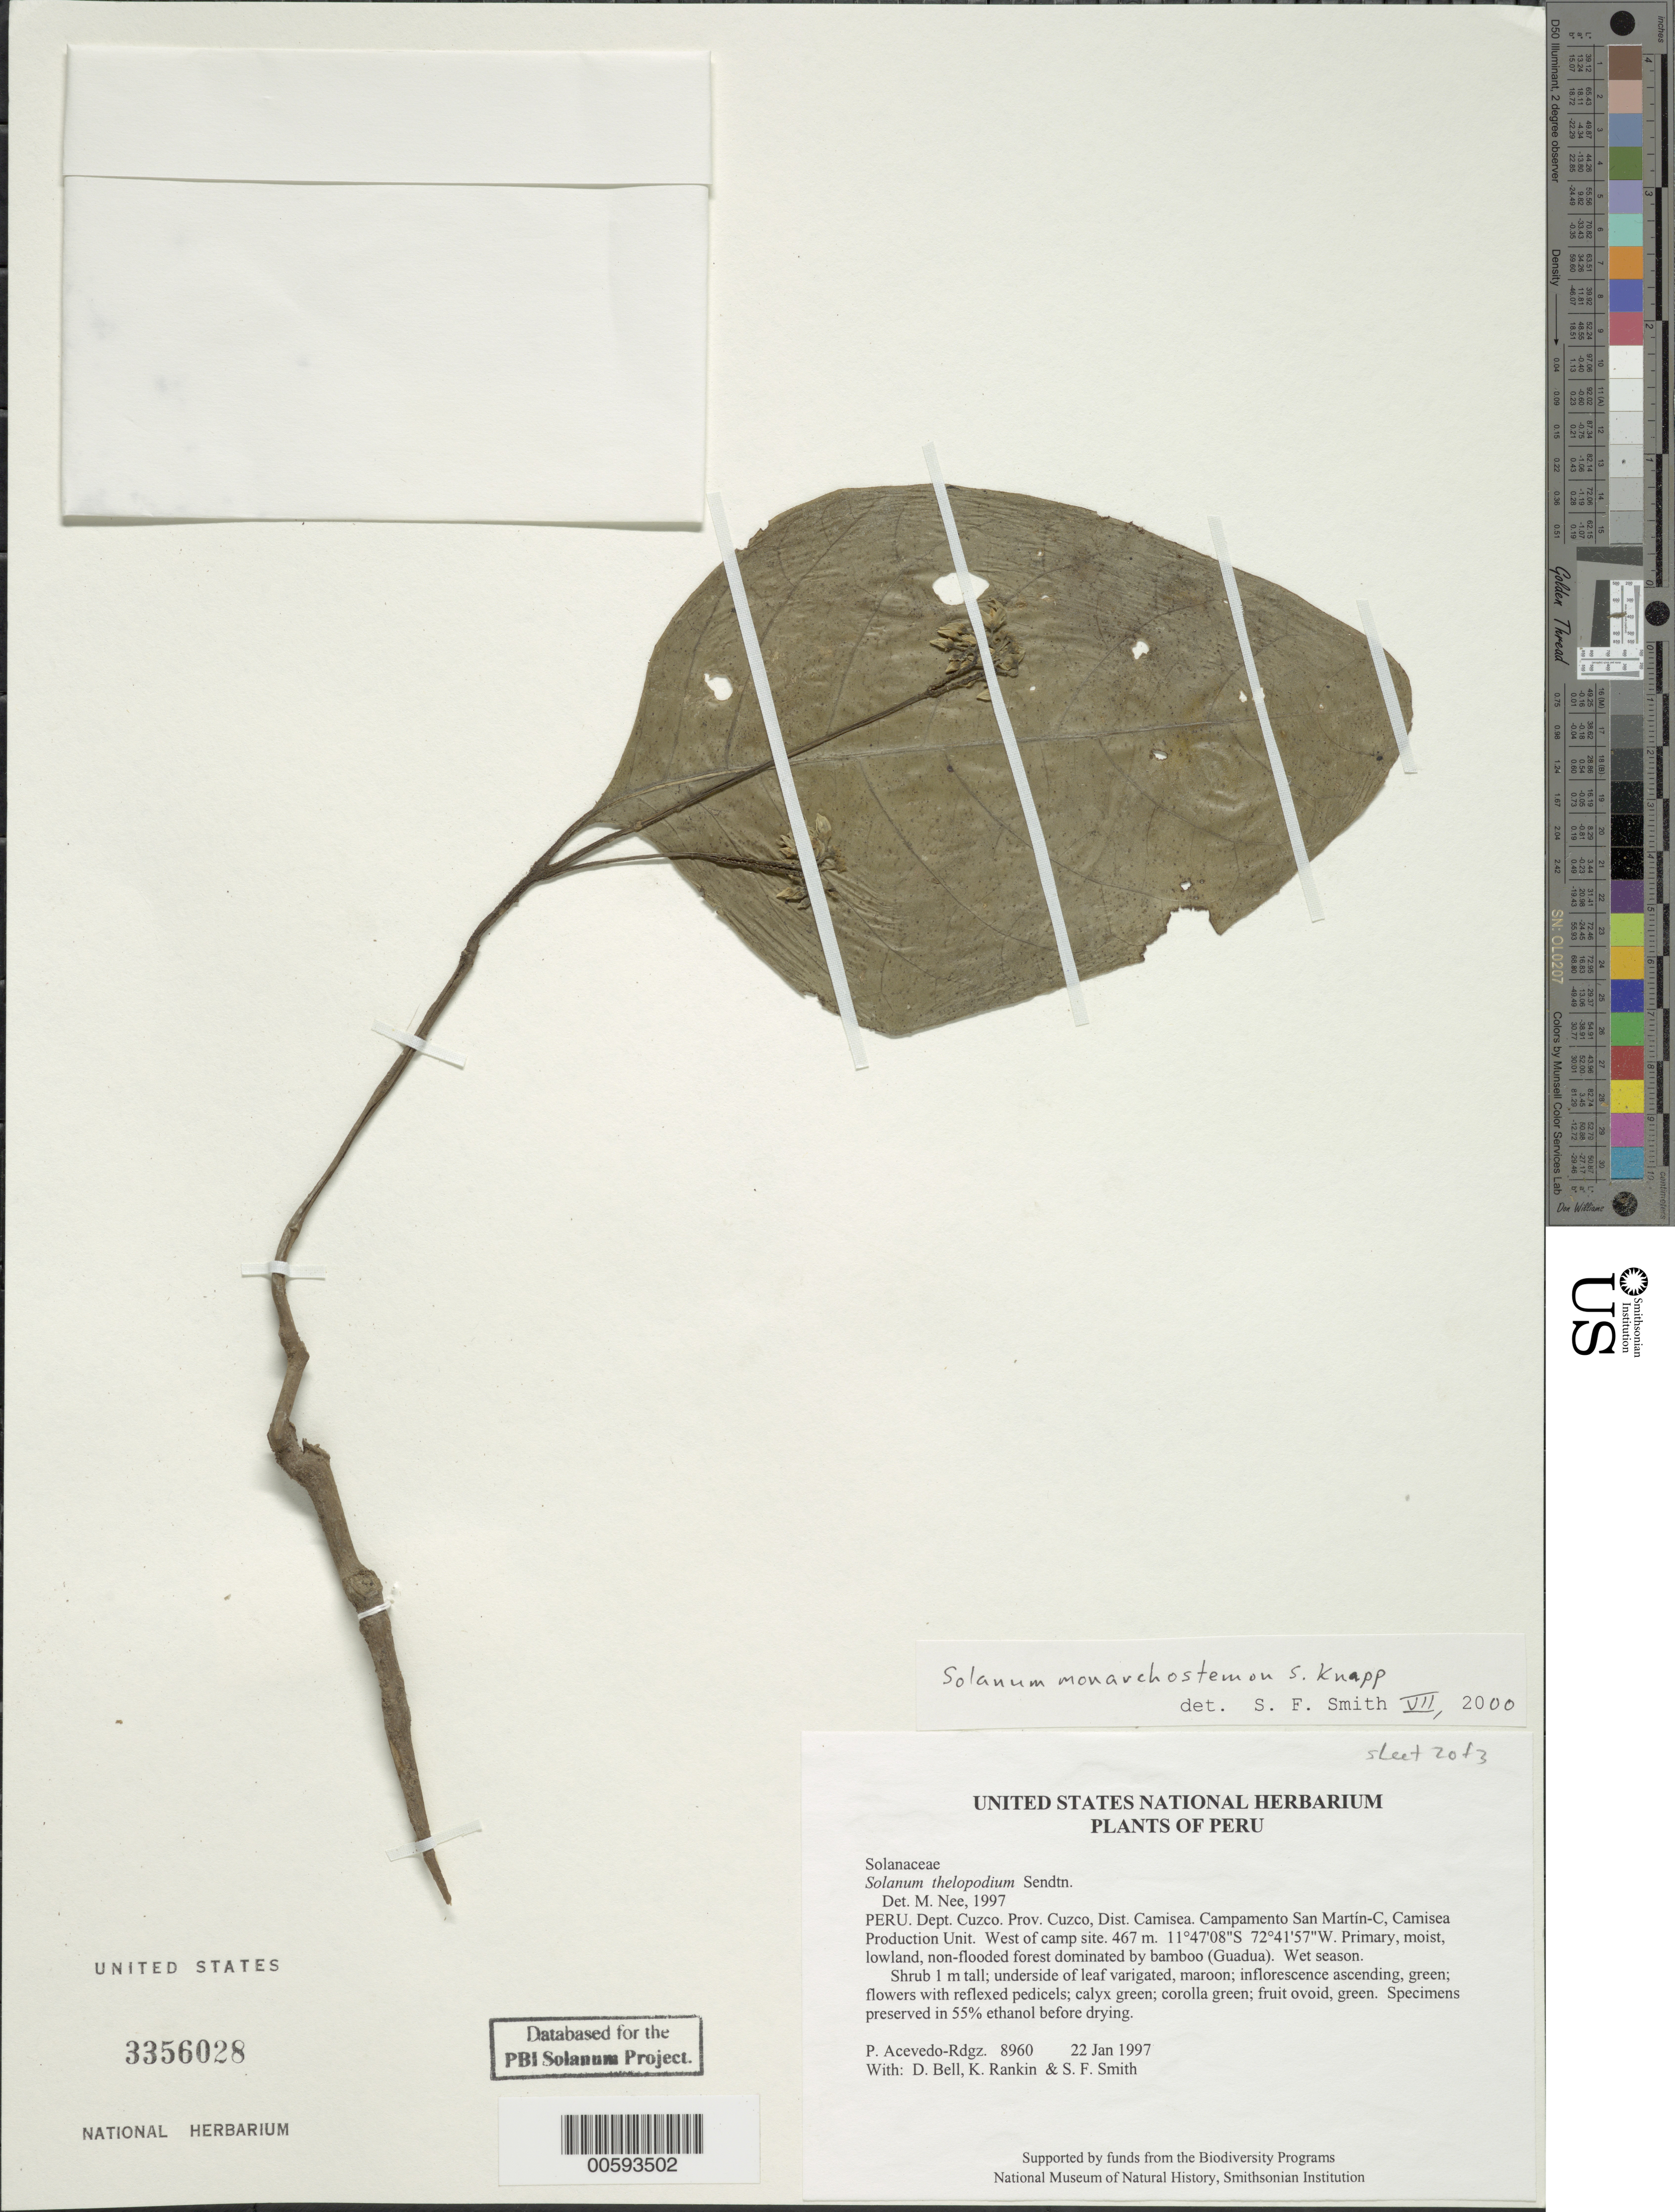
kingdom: Plantae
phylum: Tracheophyta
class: Magnoliopsida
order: Solanales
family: Solanaceae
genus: Solanum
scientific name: Solanum monarchostemon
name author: S. Knapp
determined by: Nee, Michael H.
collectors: P. Acevedo-Rodr., D. A. Bell, K. B. Rankin & S.F. Smith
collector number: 8960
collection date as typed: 22 Jan 1997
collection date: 1997-01-22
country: Peru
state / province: Cusco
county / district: Cusco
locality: Districto Camisea, Campamento San Martín-C, Camisea Production Unit. West of camp site.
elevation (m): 467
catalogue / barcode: US 3356028